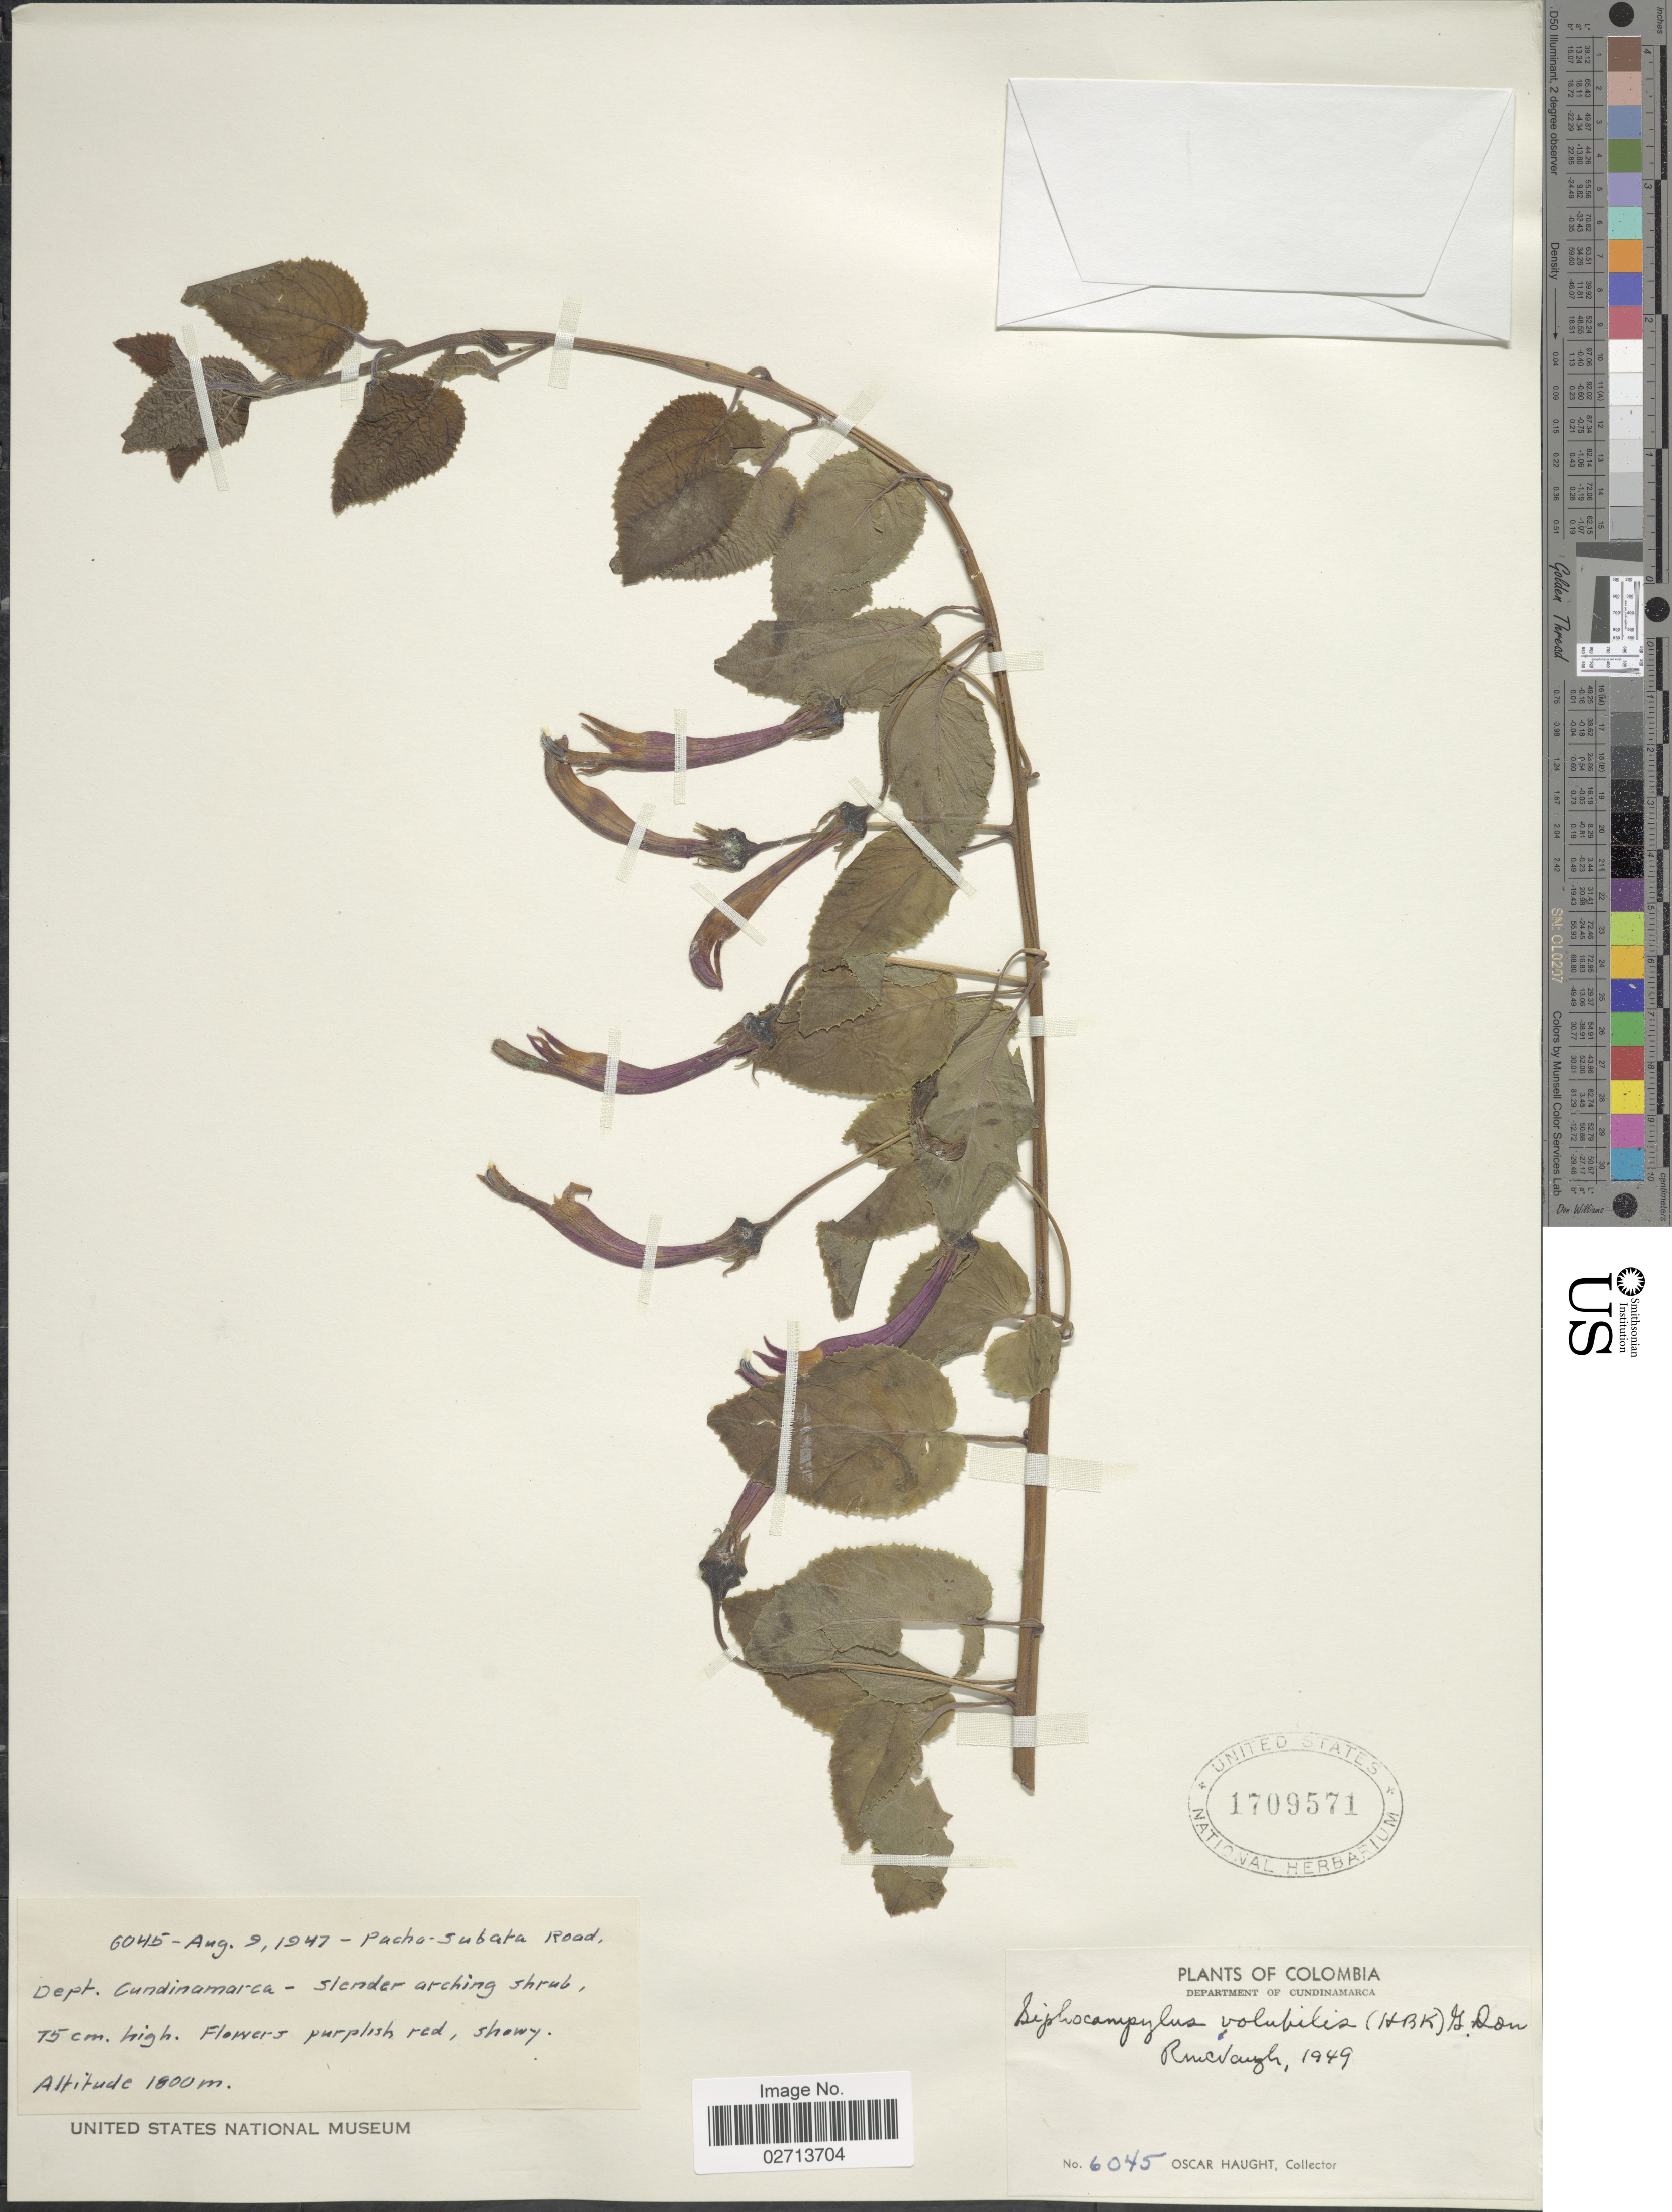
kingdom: Plantae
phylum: Tracheophyta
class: Magnoliopsida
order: Asterales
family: Campanulaceae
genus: Siphocampylus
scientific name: Siphocampylus cordatus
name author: (Willd. ex Schult.) E. Wimm.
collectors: O. Haught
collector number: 6045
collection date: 1947-08-09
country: Colombia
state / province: Cundinamarca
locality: Department of Cundinamarca, Pacho-subata Road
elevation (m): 1800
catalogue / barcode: US 1709571